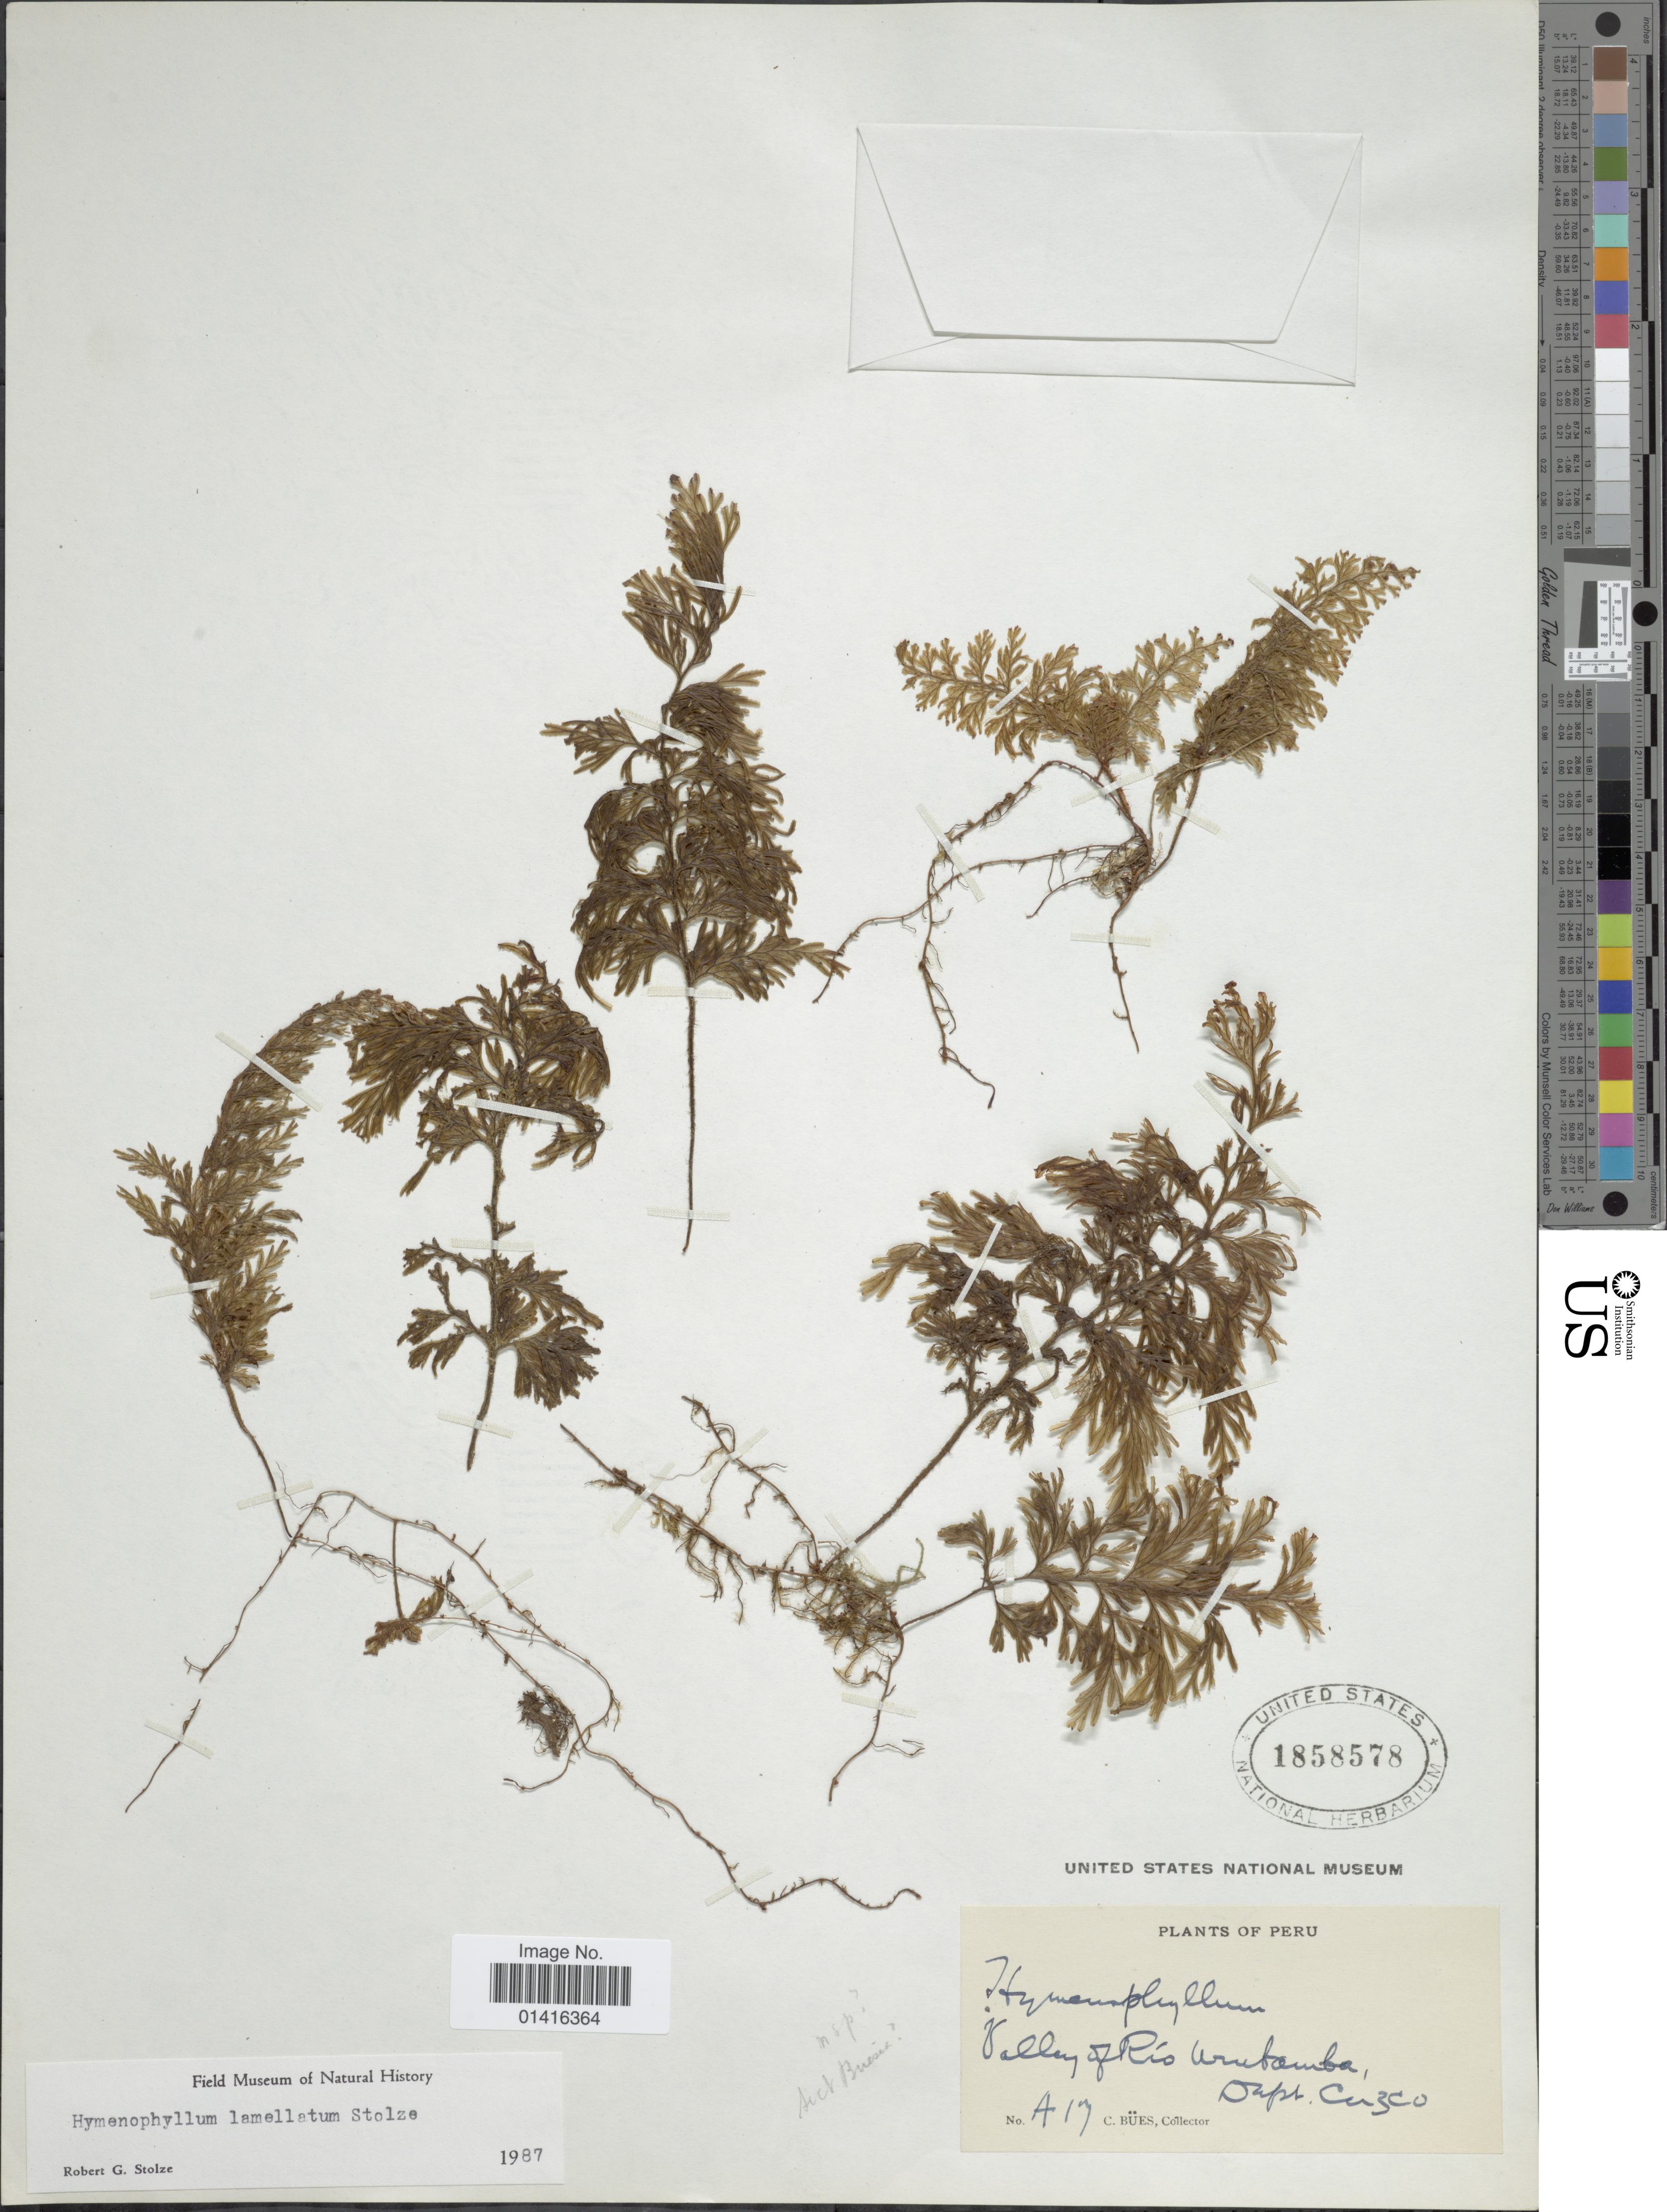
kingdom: Plantae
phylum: Tracheophyta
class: Polypodiopsida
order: Hymenophyllales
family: Hymenophyllaceae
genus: Hymenophyllum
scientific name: Hymenophyllum lamellatum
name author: Stolze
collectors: C. Bues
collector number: A17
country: Peru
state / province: Cusco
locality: Valley of Rio Urubamba. Dept. Cusco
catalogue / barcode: US 1858578